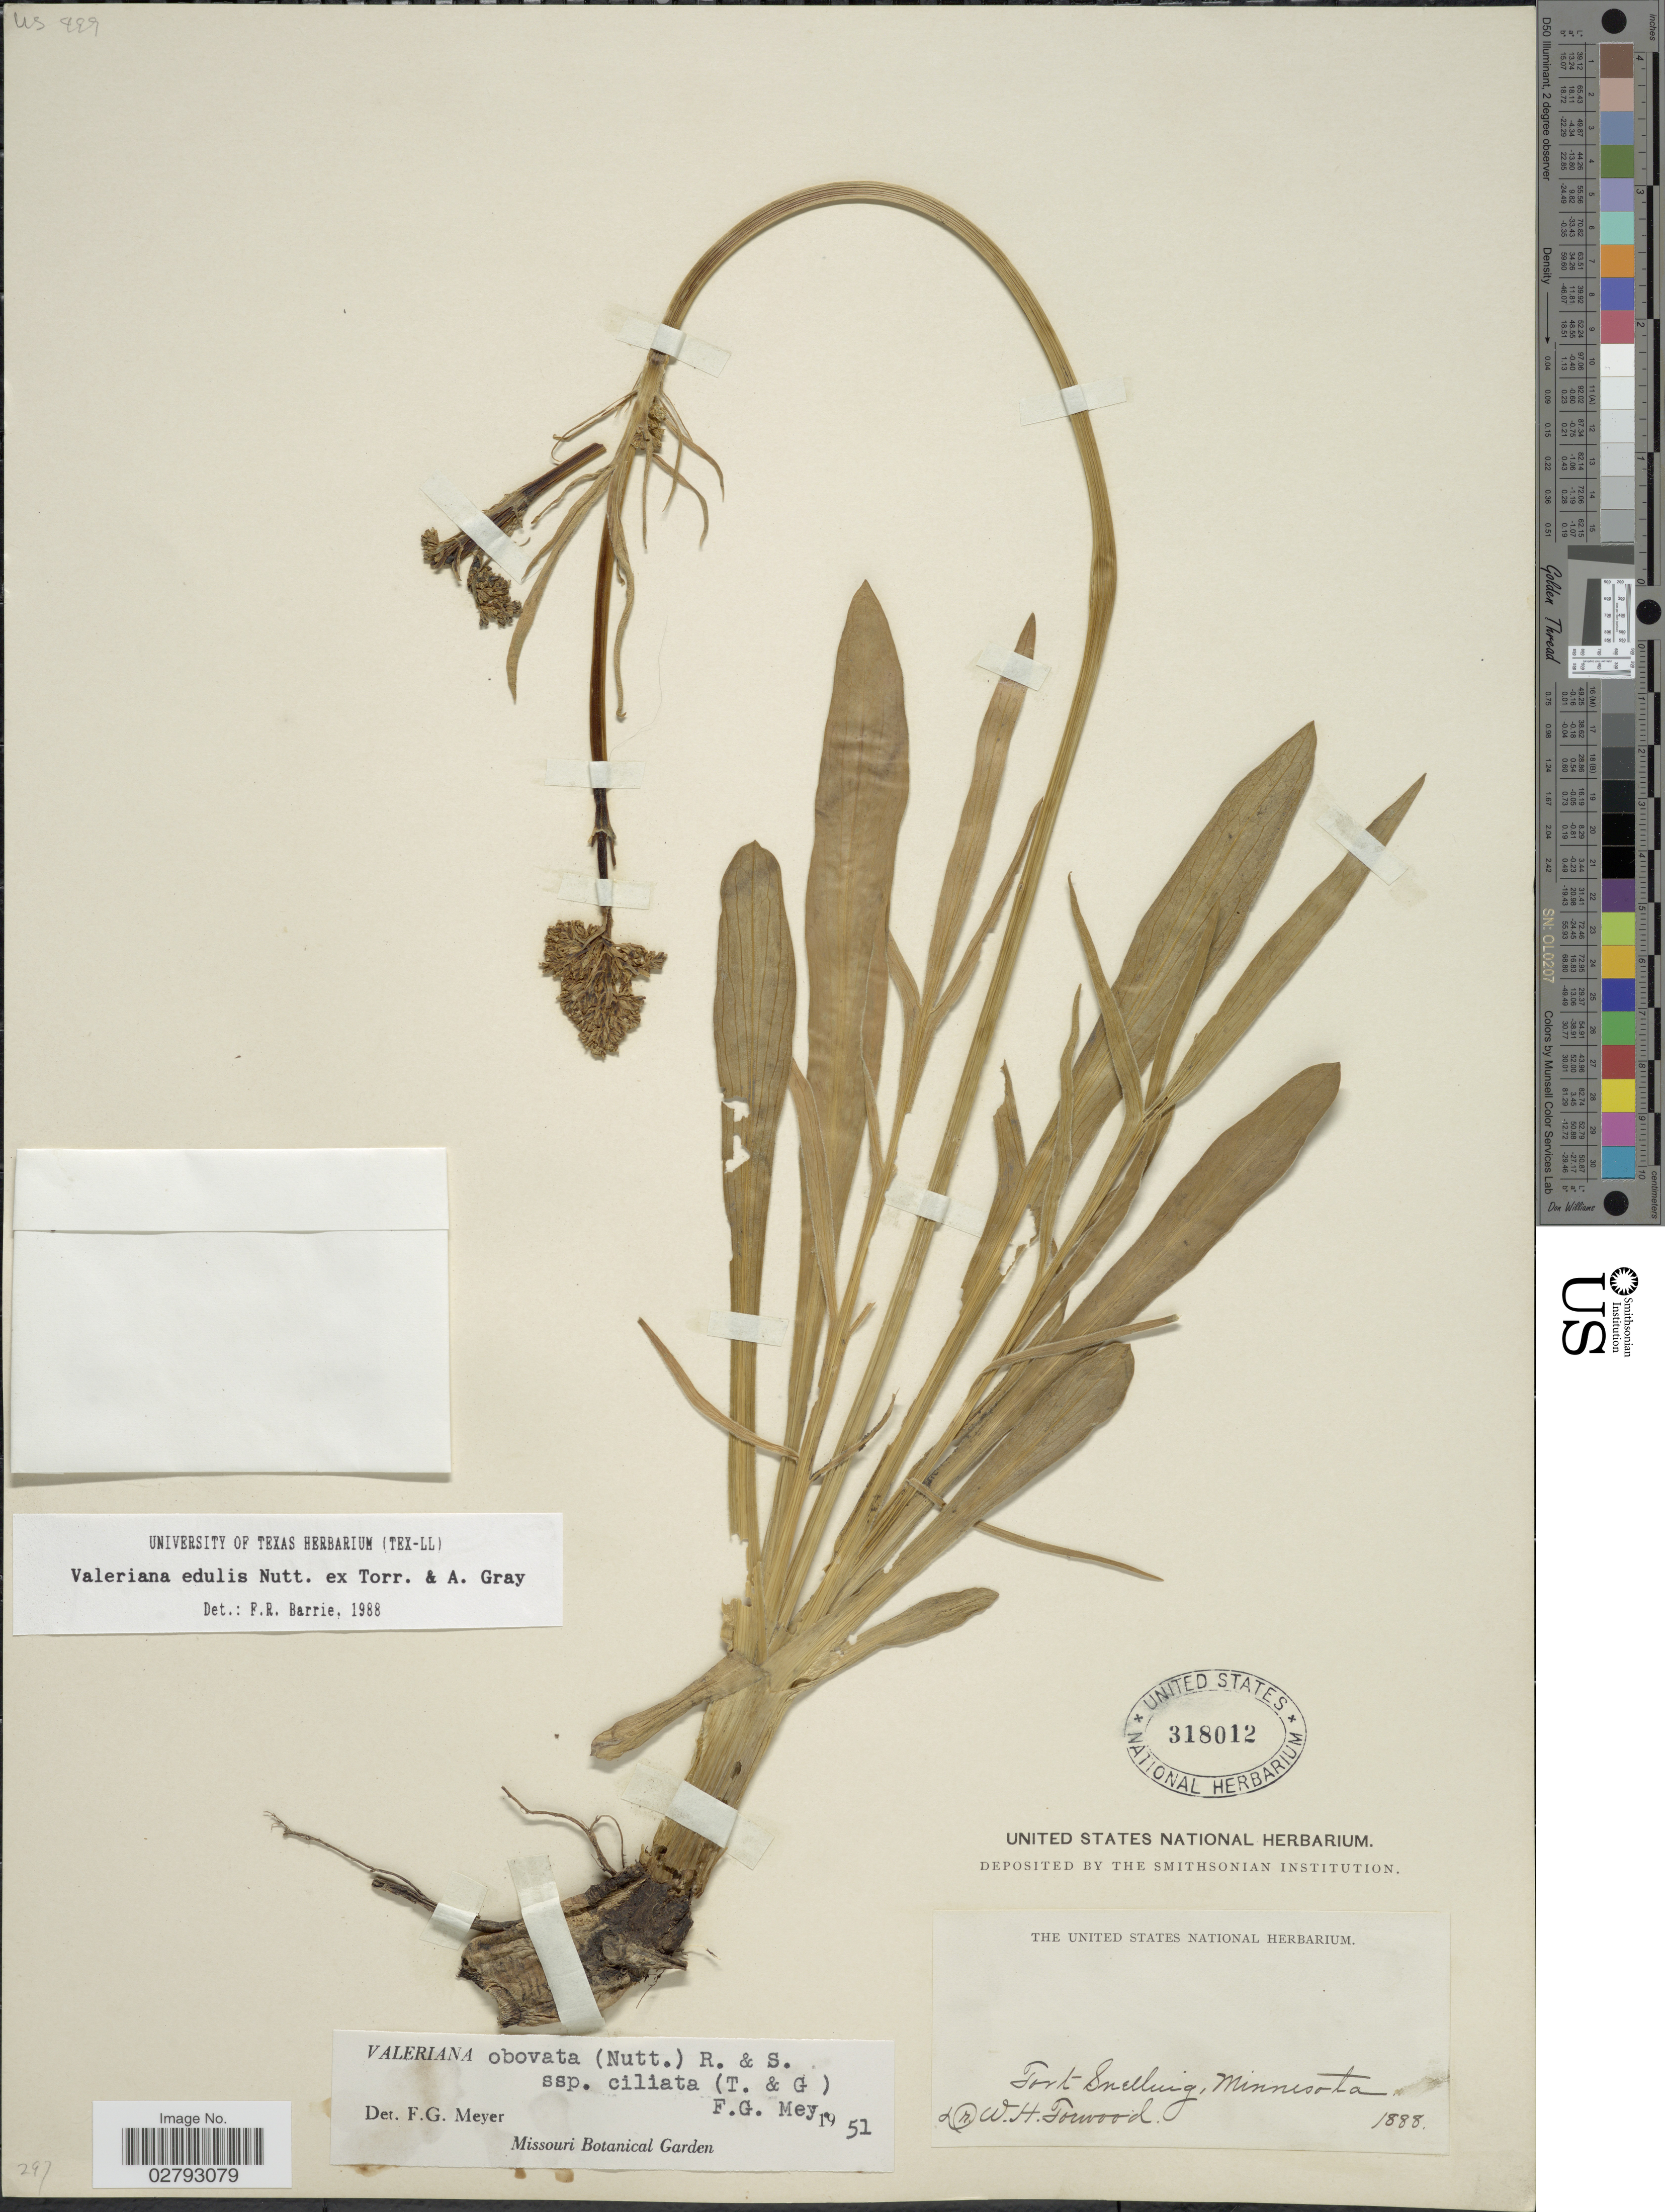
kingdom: Plantae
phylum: Tracheophyta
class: Magnoliopsida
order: Dipsacales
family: Caprifoliaceae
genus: Valeriana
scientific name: Valeriana edulis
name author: Nutt.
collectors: W. Forwood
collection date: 1888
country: United States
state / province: Minnesota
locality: Fort Snelling.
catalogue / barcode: US 318012